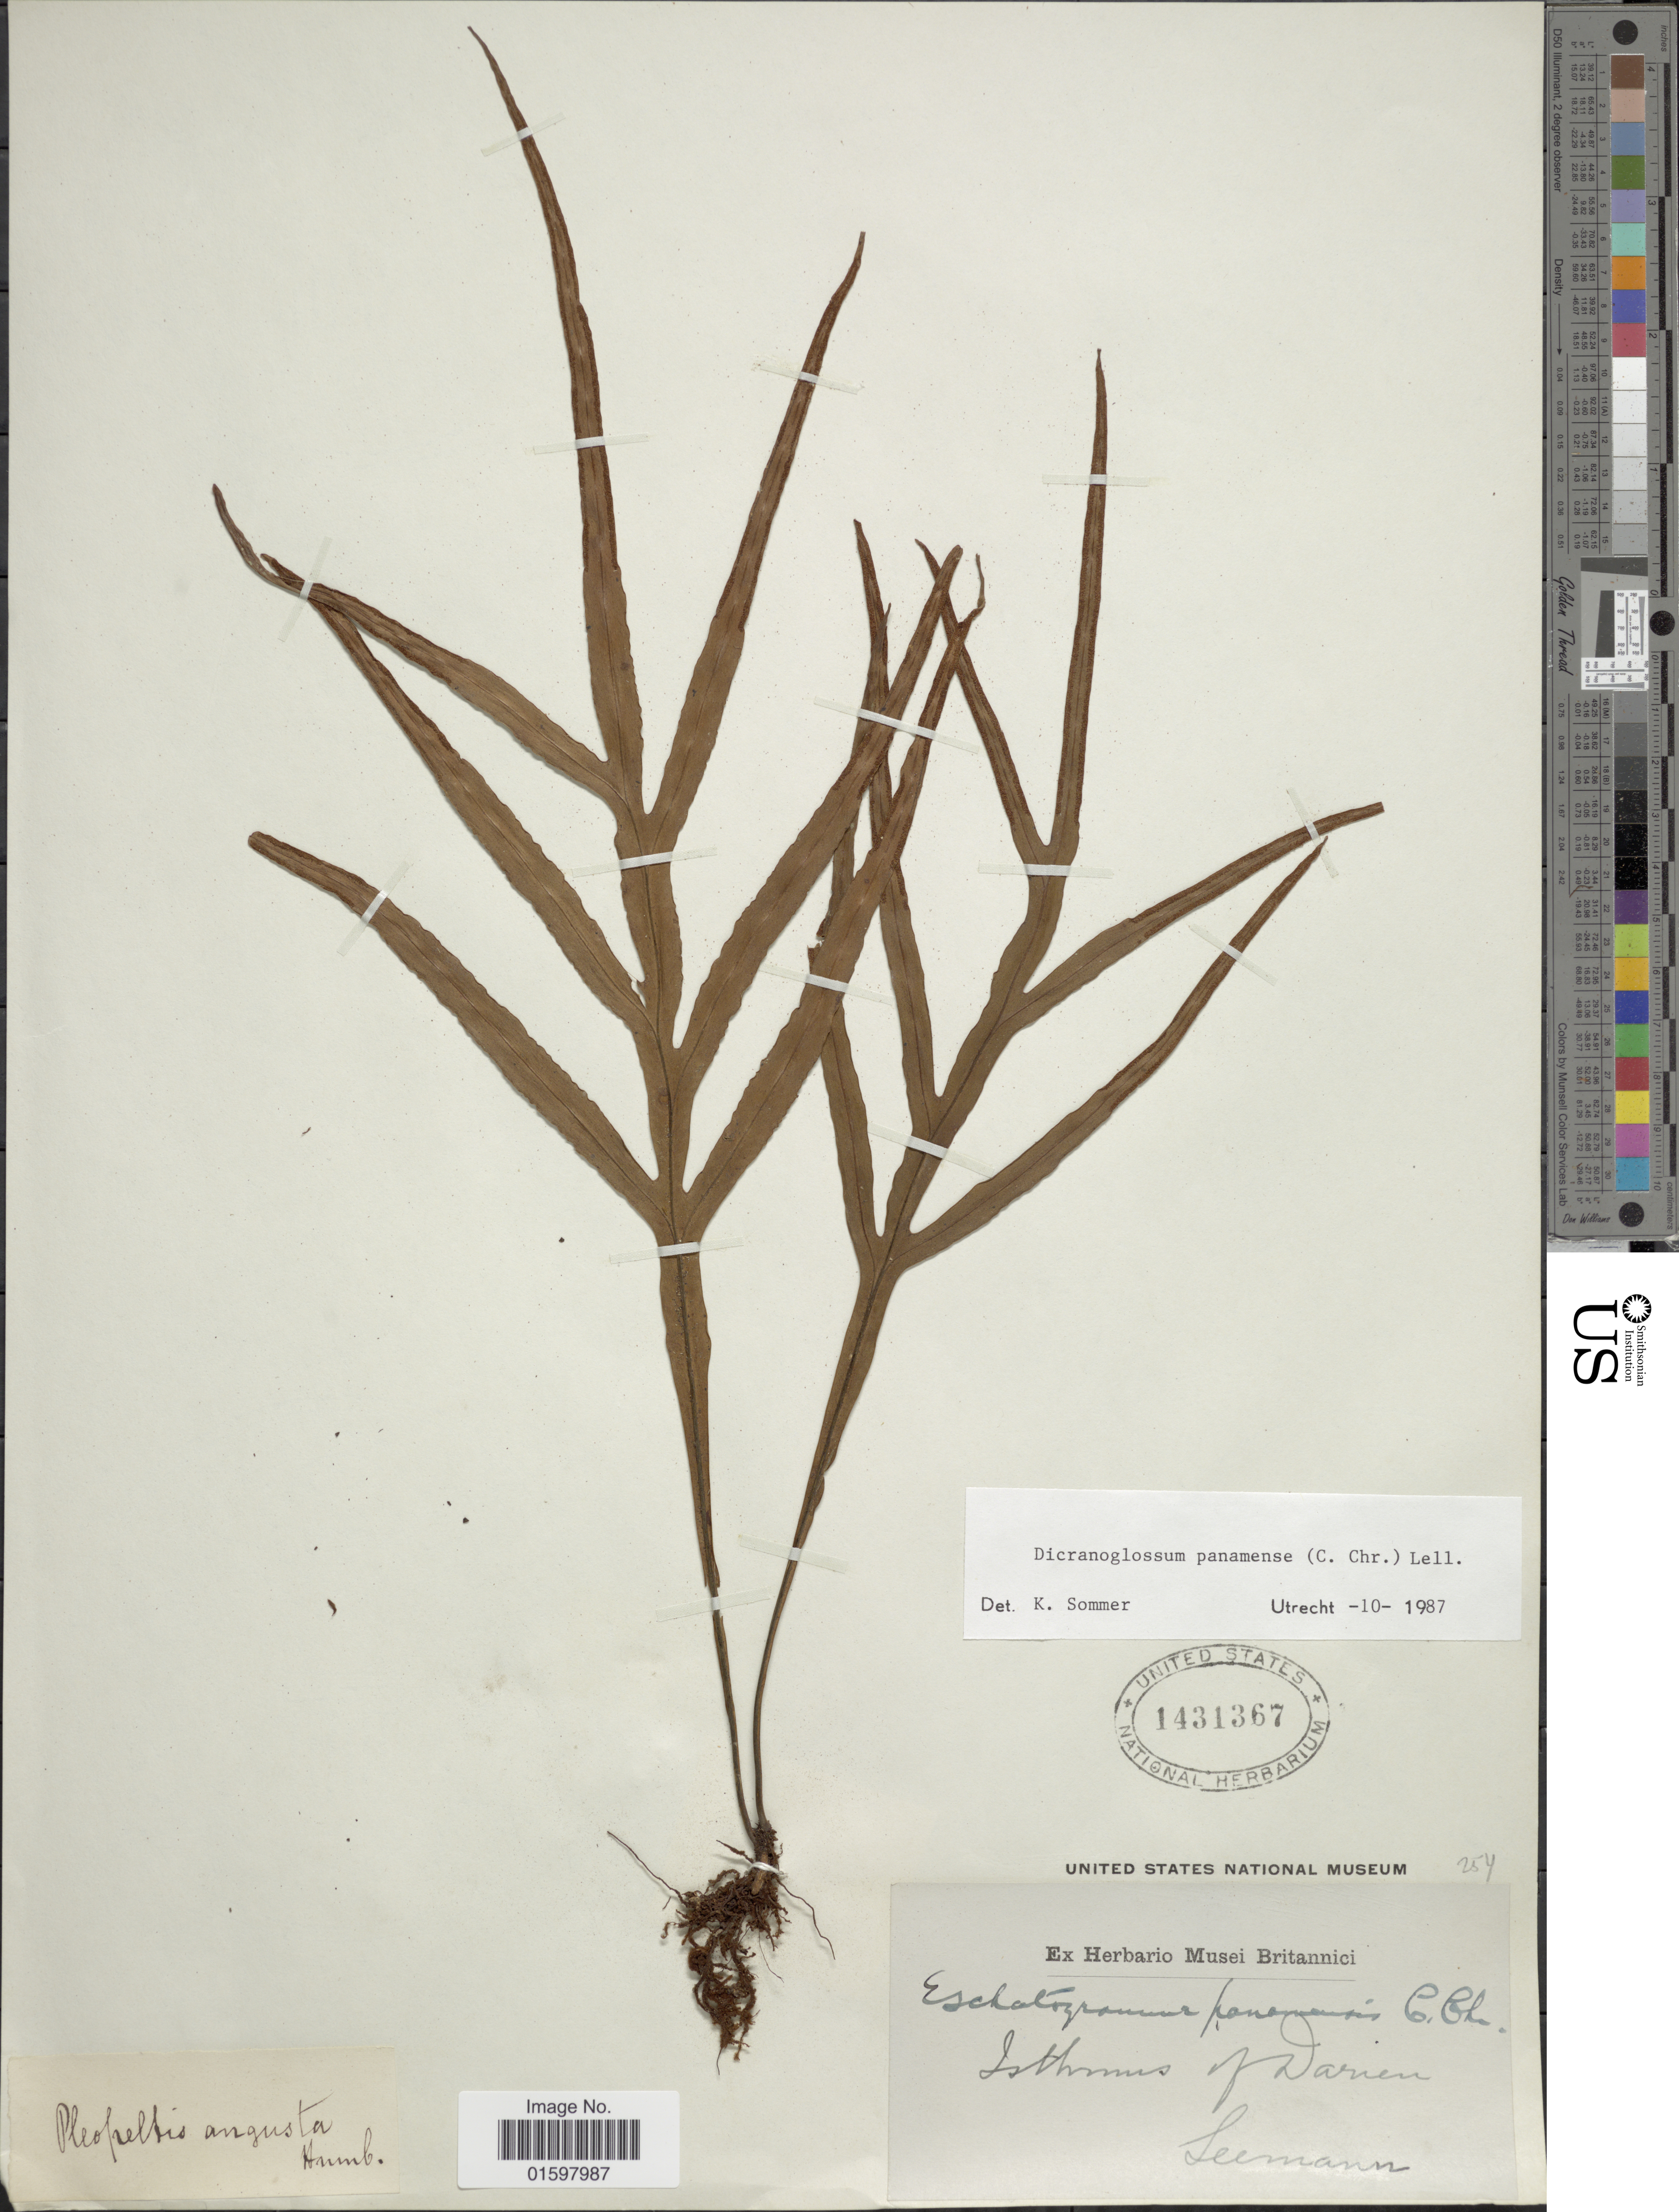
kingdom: Plantae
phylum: Tracheophyta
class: Polypodiopsida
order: Polypodiales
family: Polypodiaceae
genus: Pleopeltis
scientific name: Pleopeltis panamensis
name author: (Weath.) Pic. Serm.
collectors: -. Seemann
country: Panama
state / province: Darién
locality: Isthmus of Darien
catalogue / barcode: US 1431367